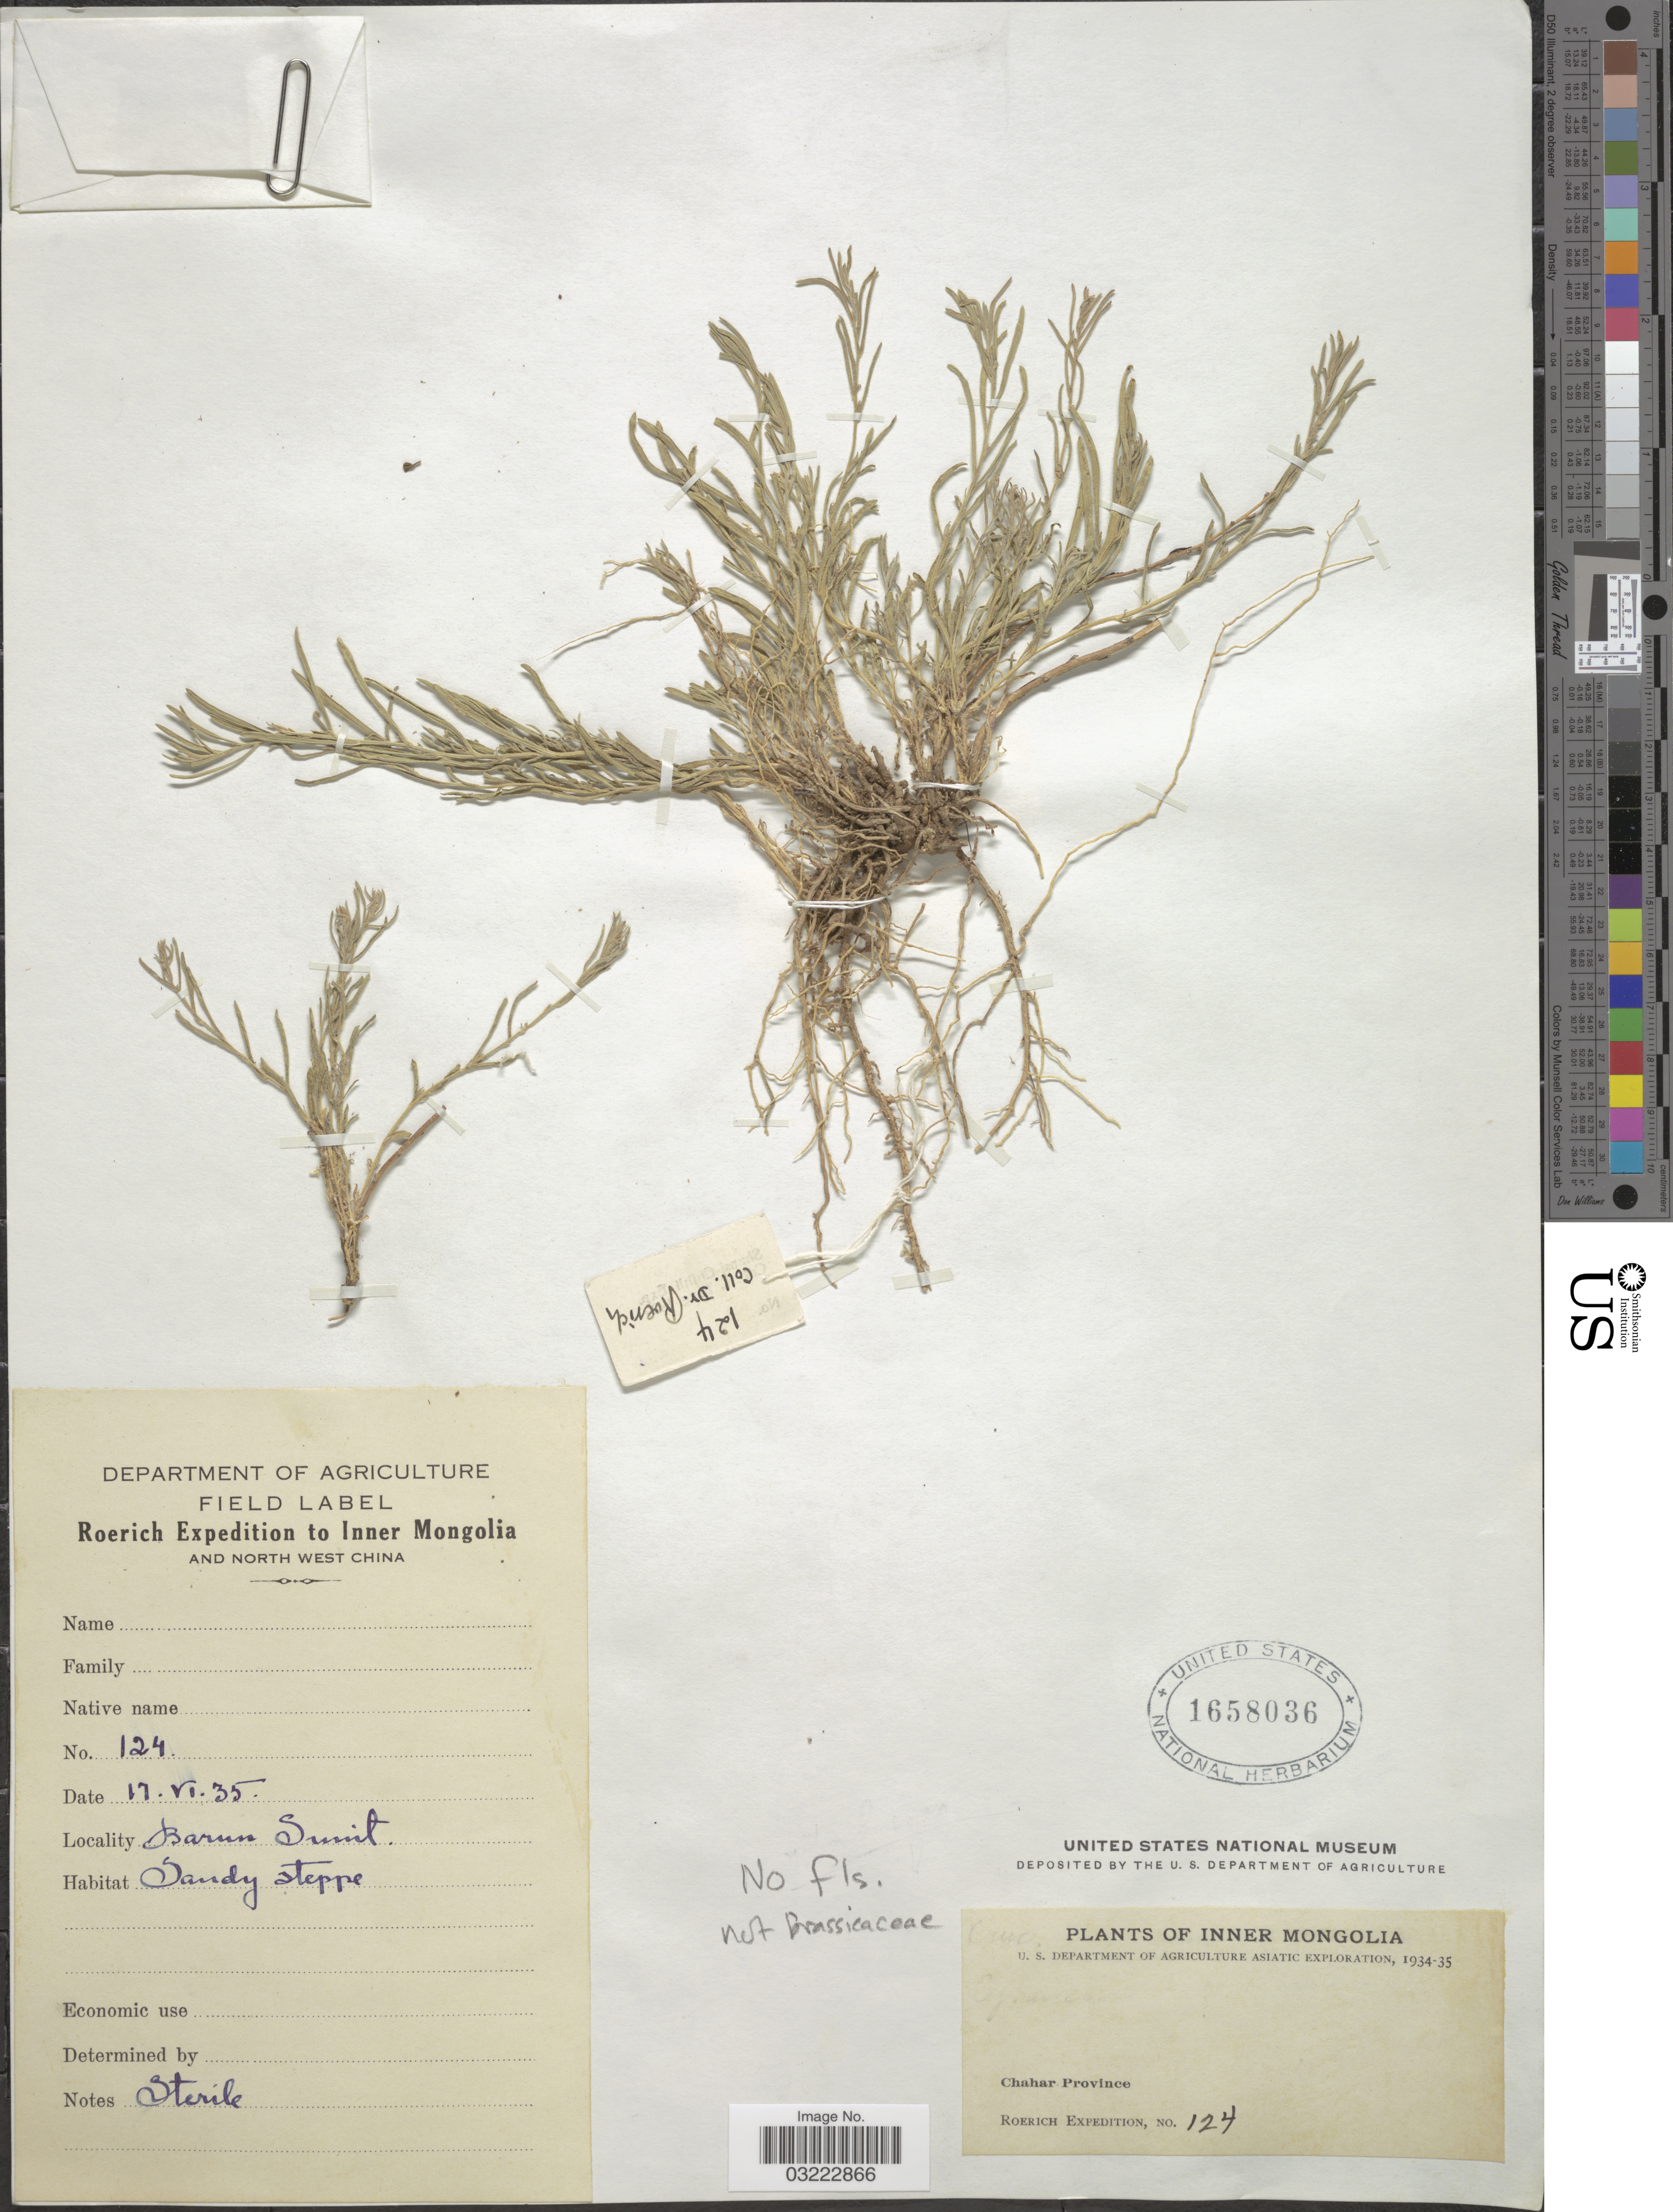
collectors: Roerich Expedition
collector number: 124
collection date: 1935-06-17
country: China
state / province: Nei Monggol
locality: Inner Mongolia and North West China, Barum Sunit. Chahar Province.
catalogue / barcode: US 1658036